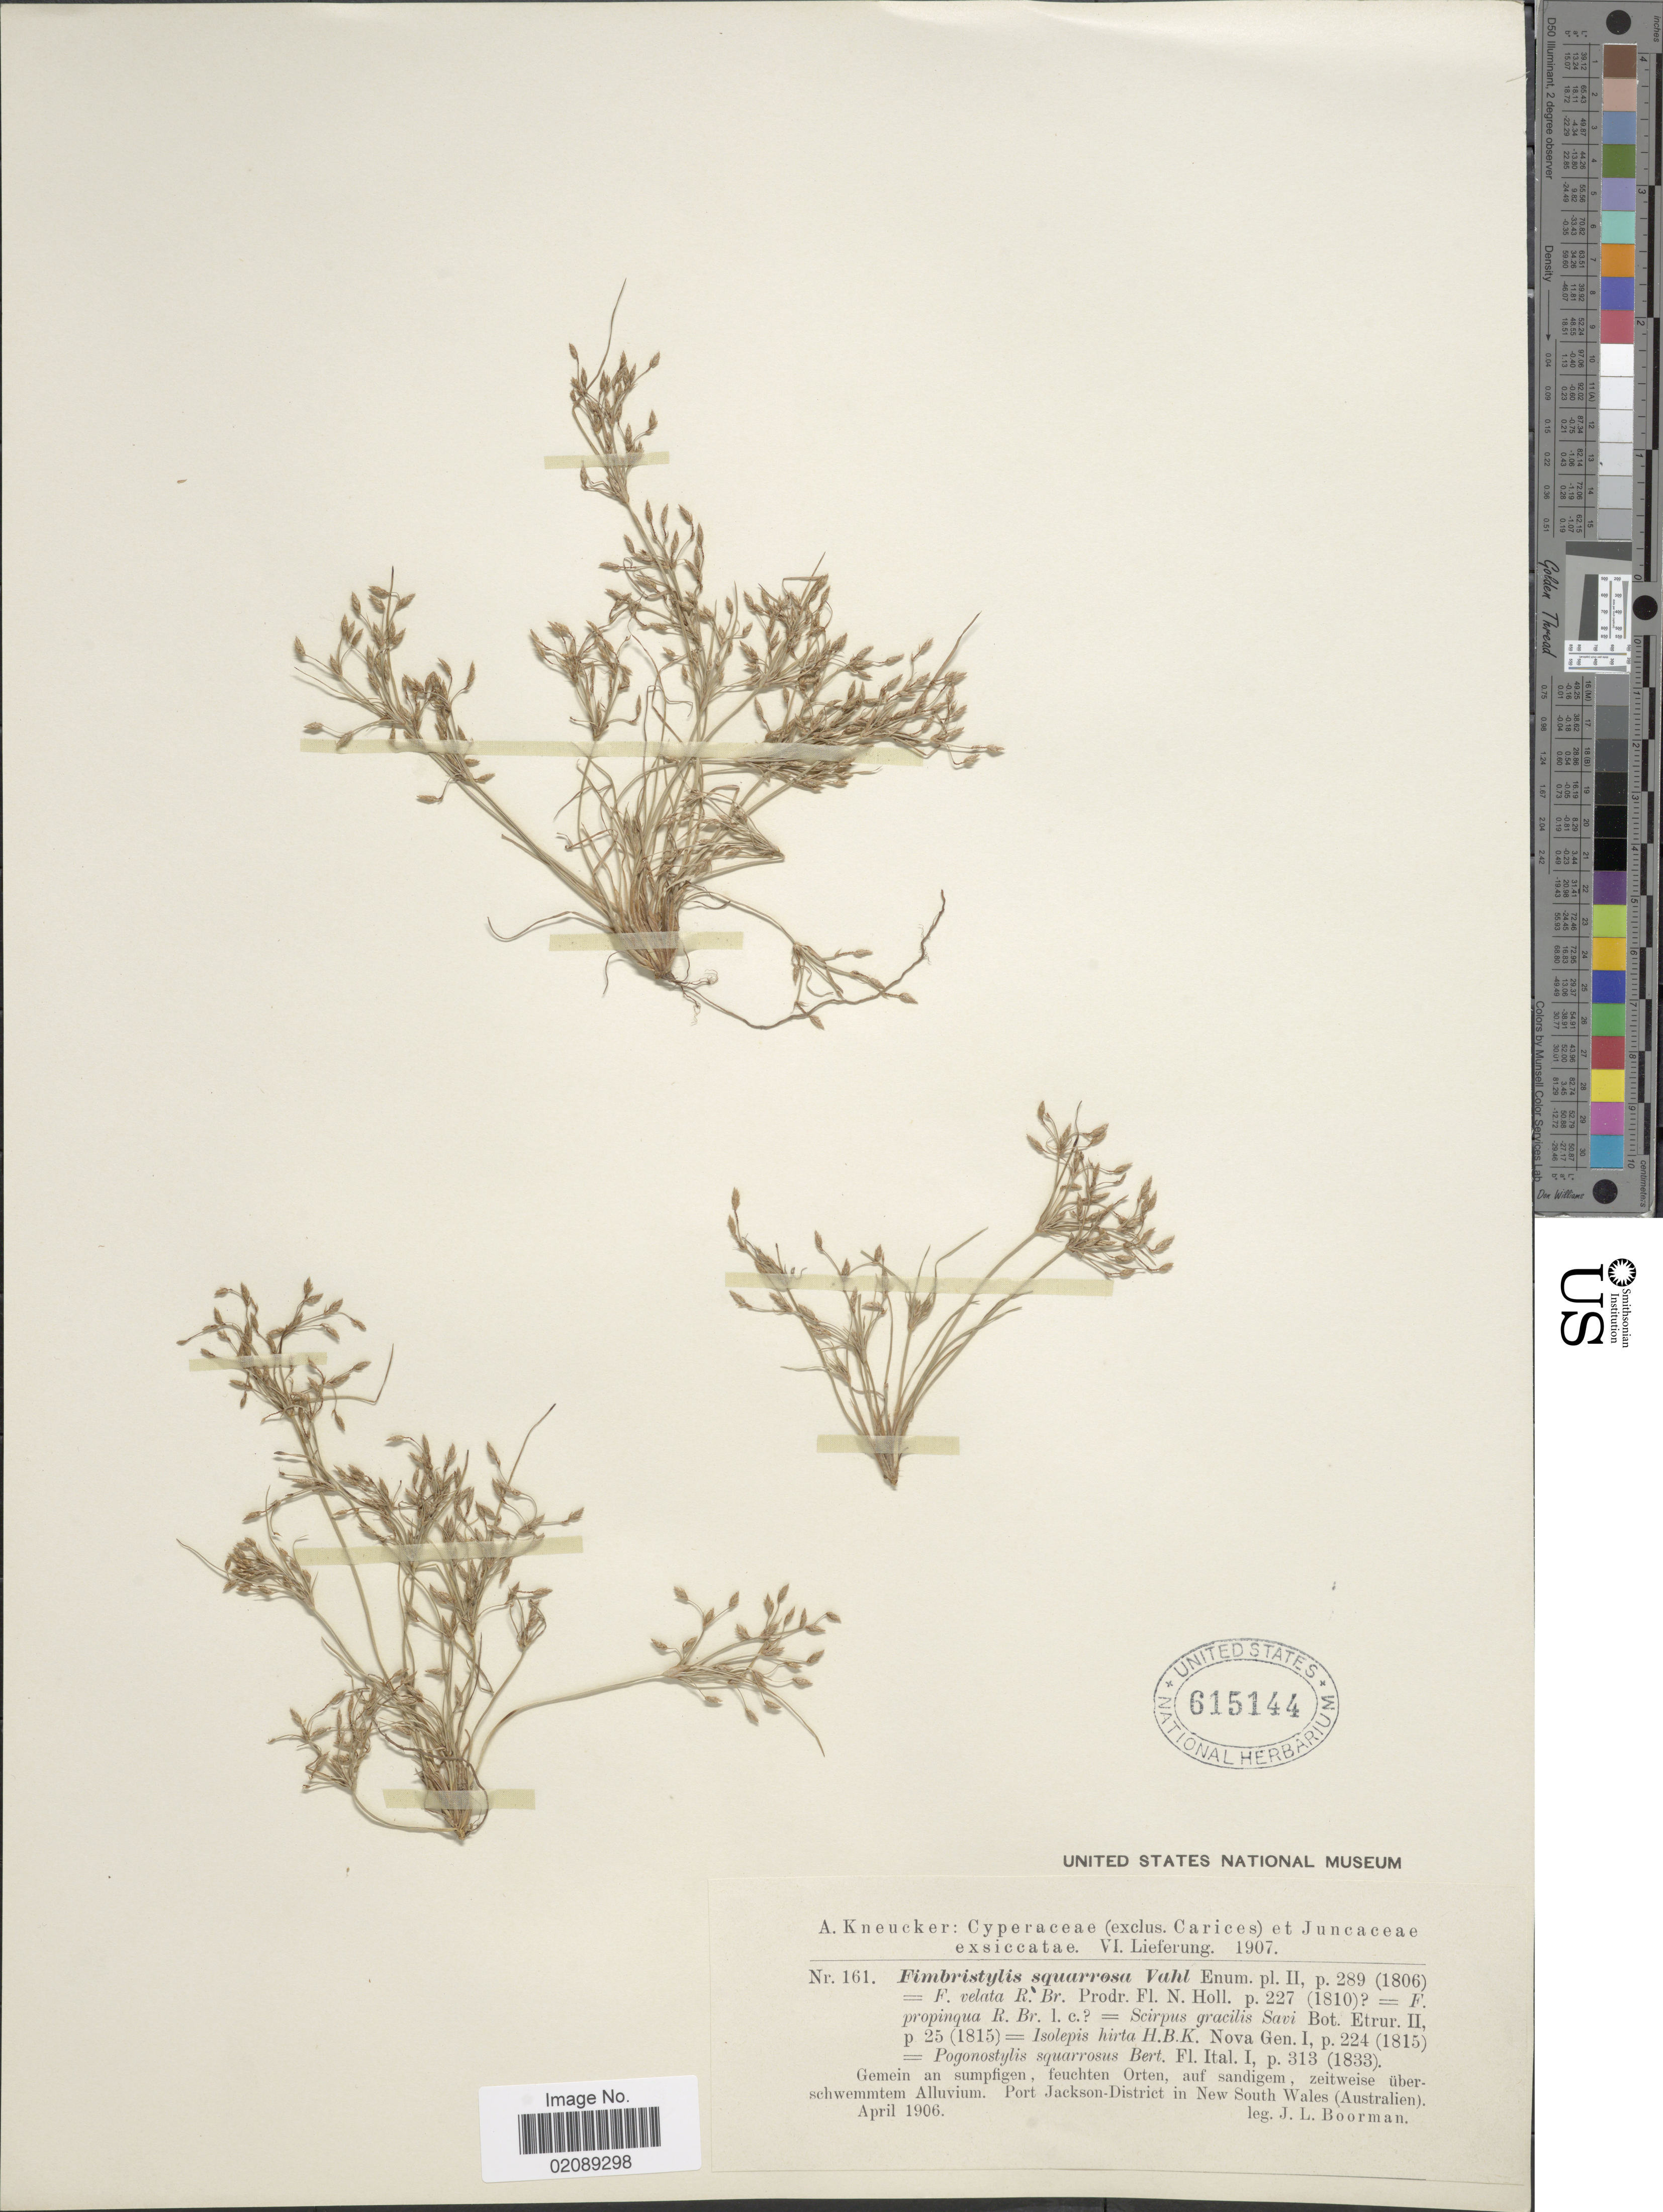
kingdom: Plantae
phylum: Tracheophyta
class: Liliopsida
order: Poales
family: Cyperaceae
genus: Fimbristylis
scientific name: Fimbristylis squarrosa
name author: Vahl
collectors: J. Boorman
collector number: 161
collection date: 1906-04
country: Australia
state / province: New South Wales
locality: Port Jackson-District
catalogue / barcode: US 615144